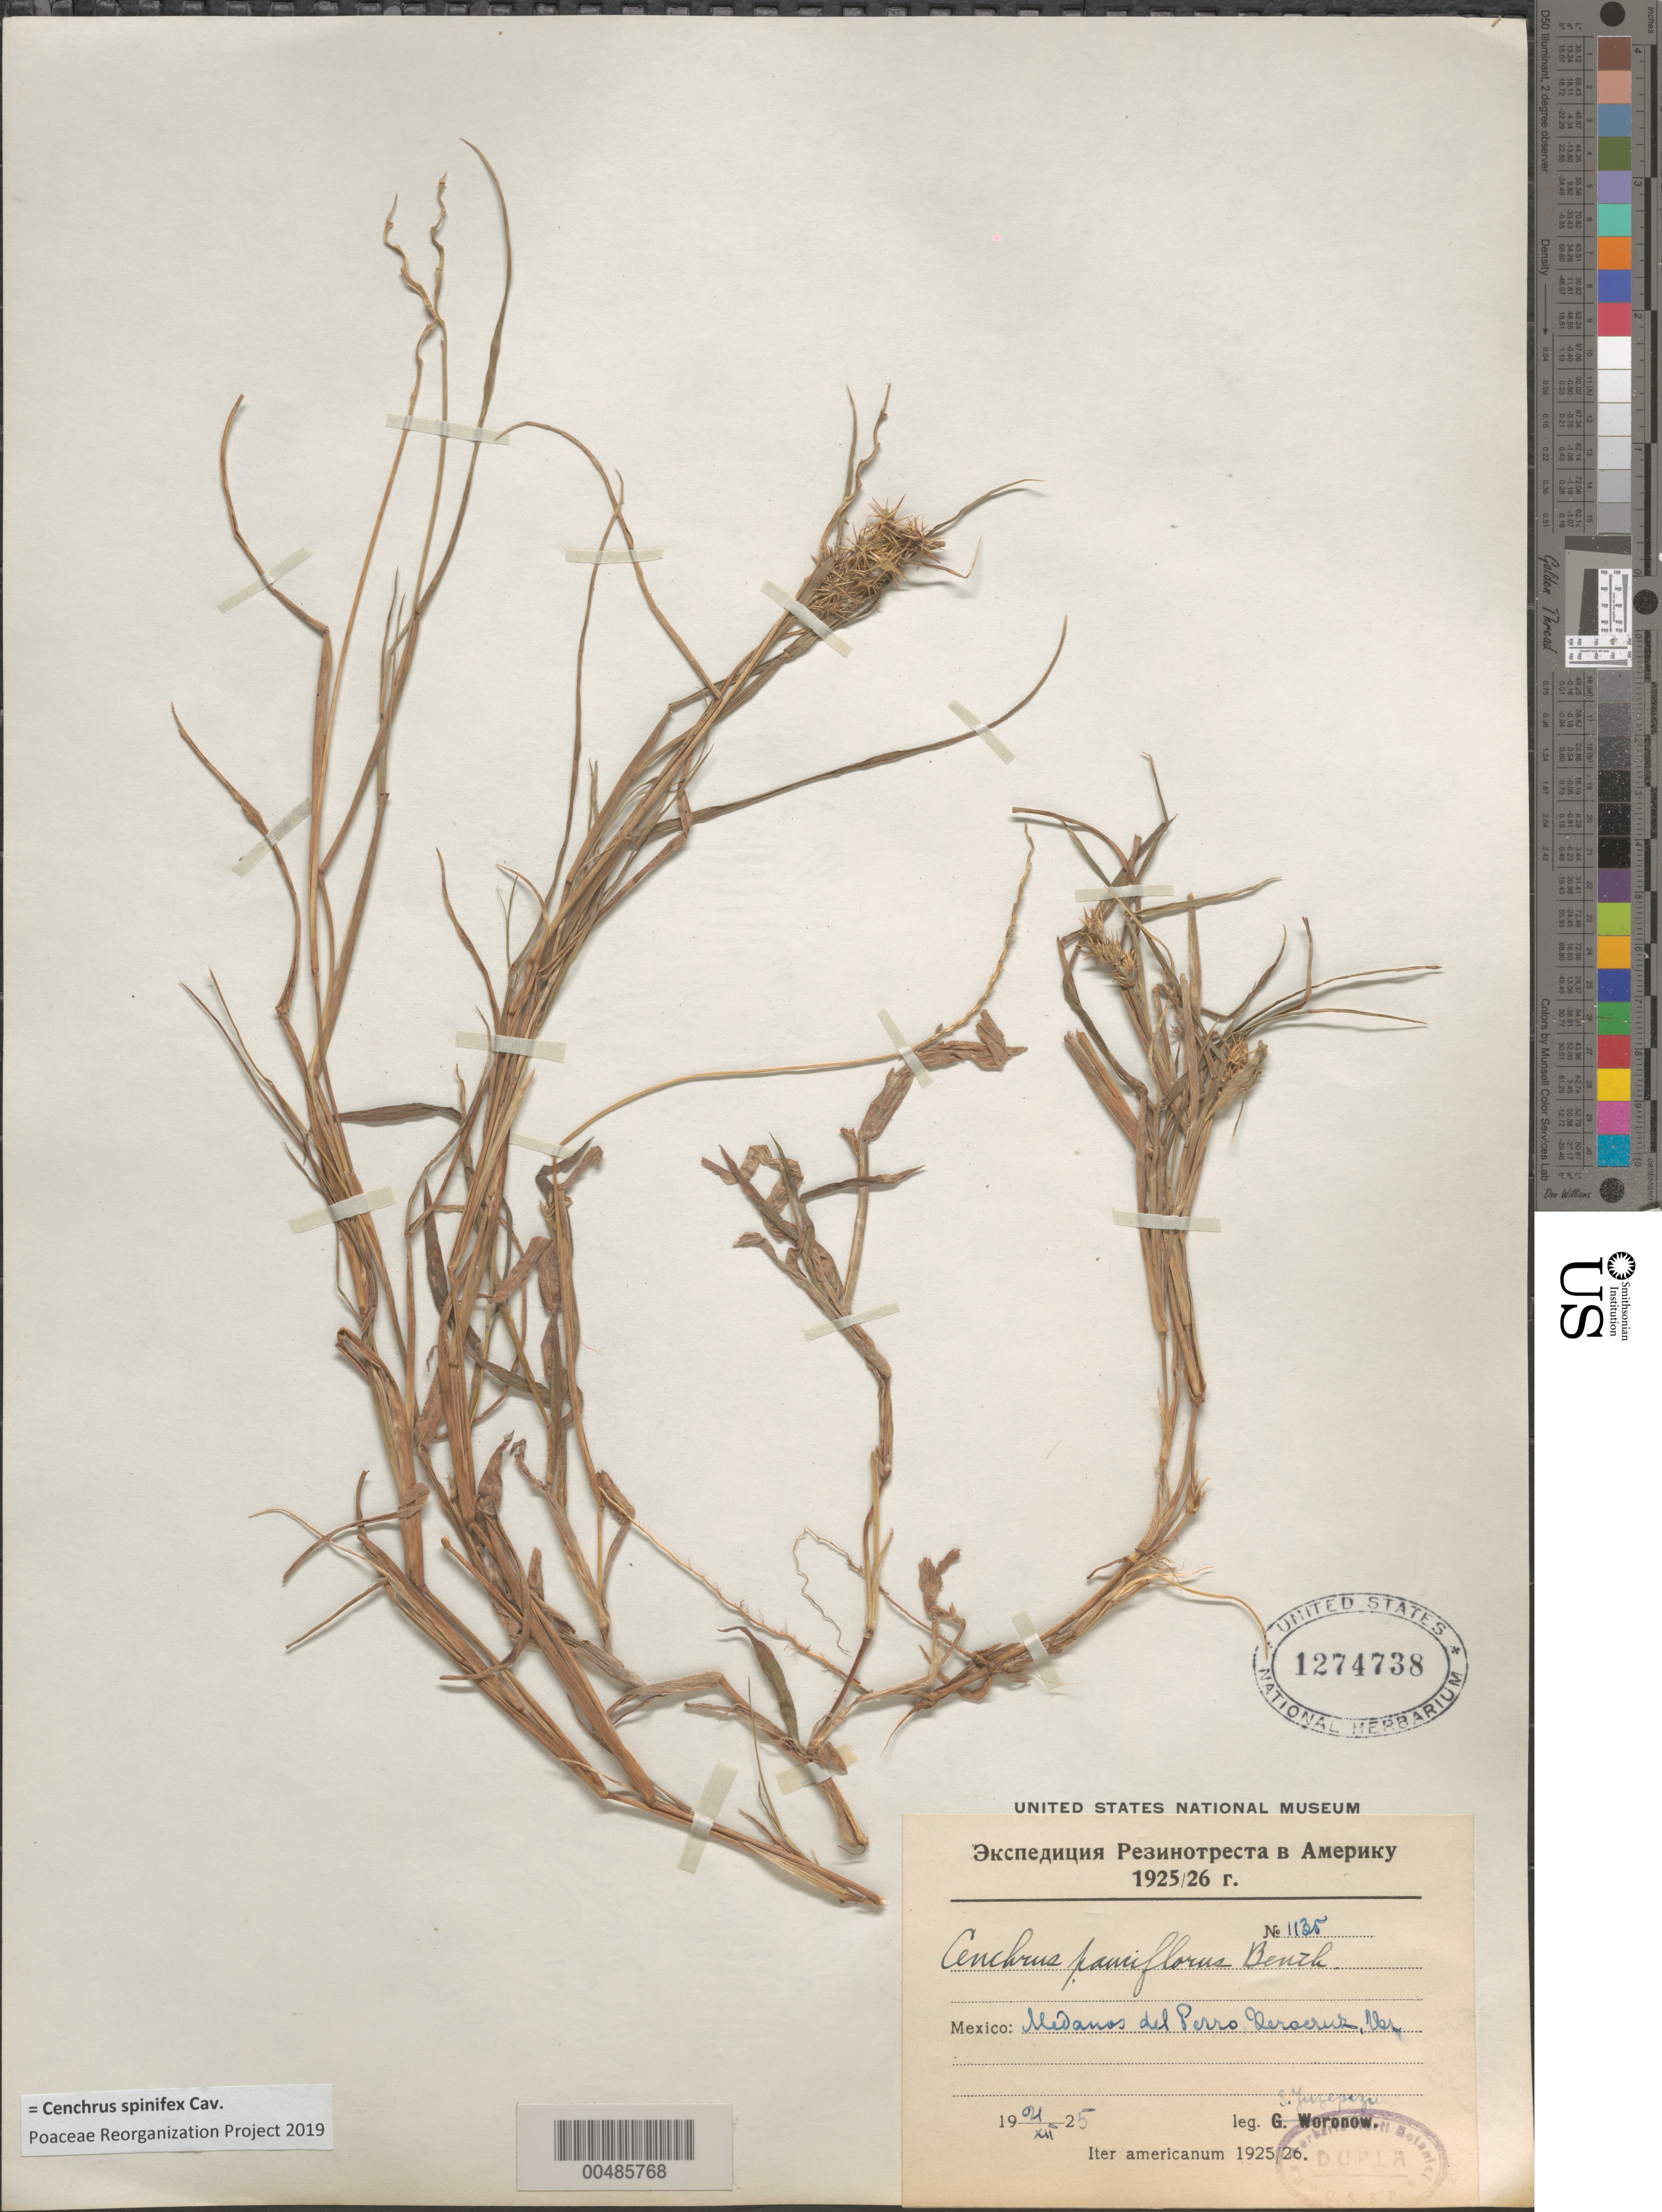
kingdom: Plantae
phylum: Tracheophyta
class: Liliopsida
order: Poales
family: Poaceae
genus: Cenchrus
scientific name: Cenchrus spinifex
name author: Cav.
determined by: Poaceae Reorganization Project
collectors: G. Woronow & S. V. Juzepczuk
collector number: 1135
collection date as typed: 21 Jul 1925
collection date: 1925-07-21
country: Mexico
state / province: Veracruz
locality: Medanos del Perro, Veracruz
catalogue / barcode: US 1274738